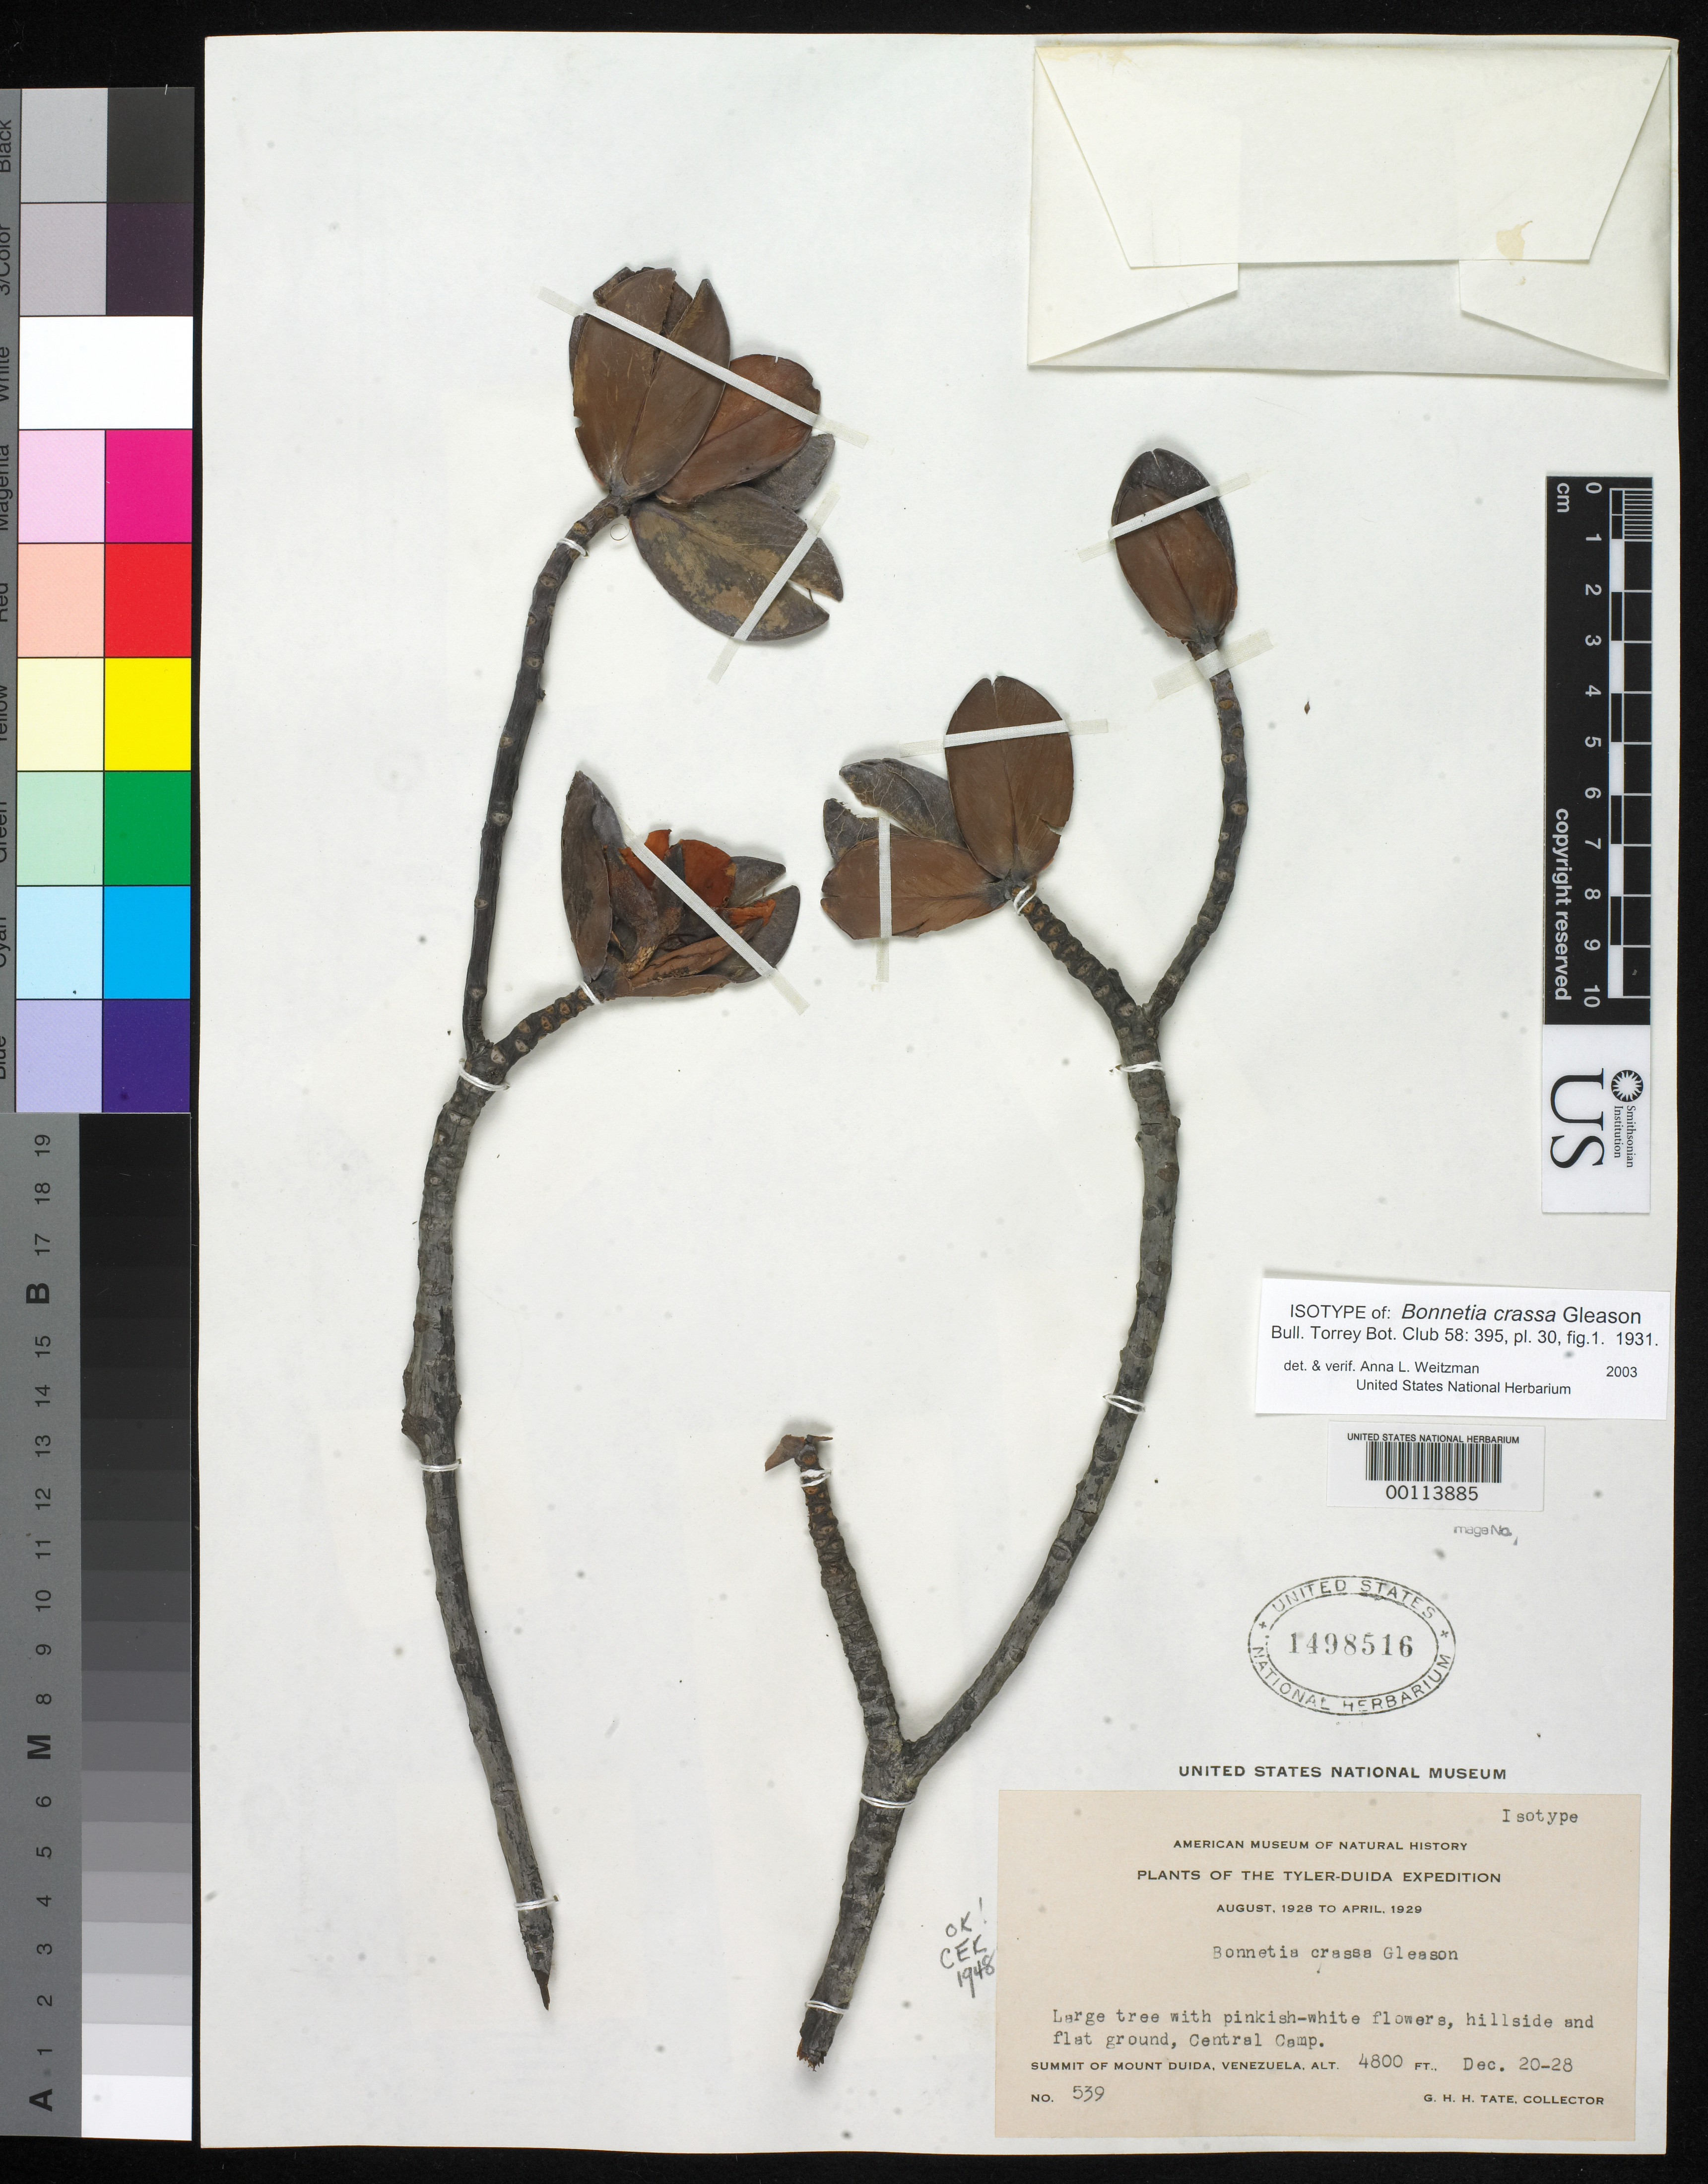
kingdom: Plantae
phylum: Tracheophyta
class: Magnoliopsida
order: Malpighiales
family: Bonnetiaceae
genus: Bonnetia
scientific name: Bonnetia crassa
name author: Gleason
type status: Isotype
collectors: G. H. H.Tate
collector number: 539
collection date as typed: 28 Dec 1928 to 28 Dec 1928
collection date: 1928-12-28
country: Venezuela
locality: Summit of Mount Duida.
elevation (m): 1463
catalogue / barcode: US 1498516